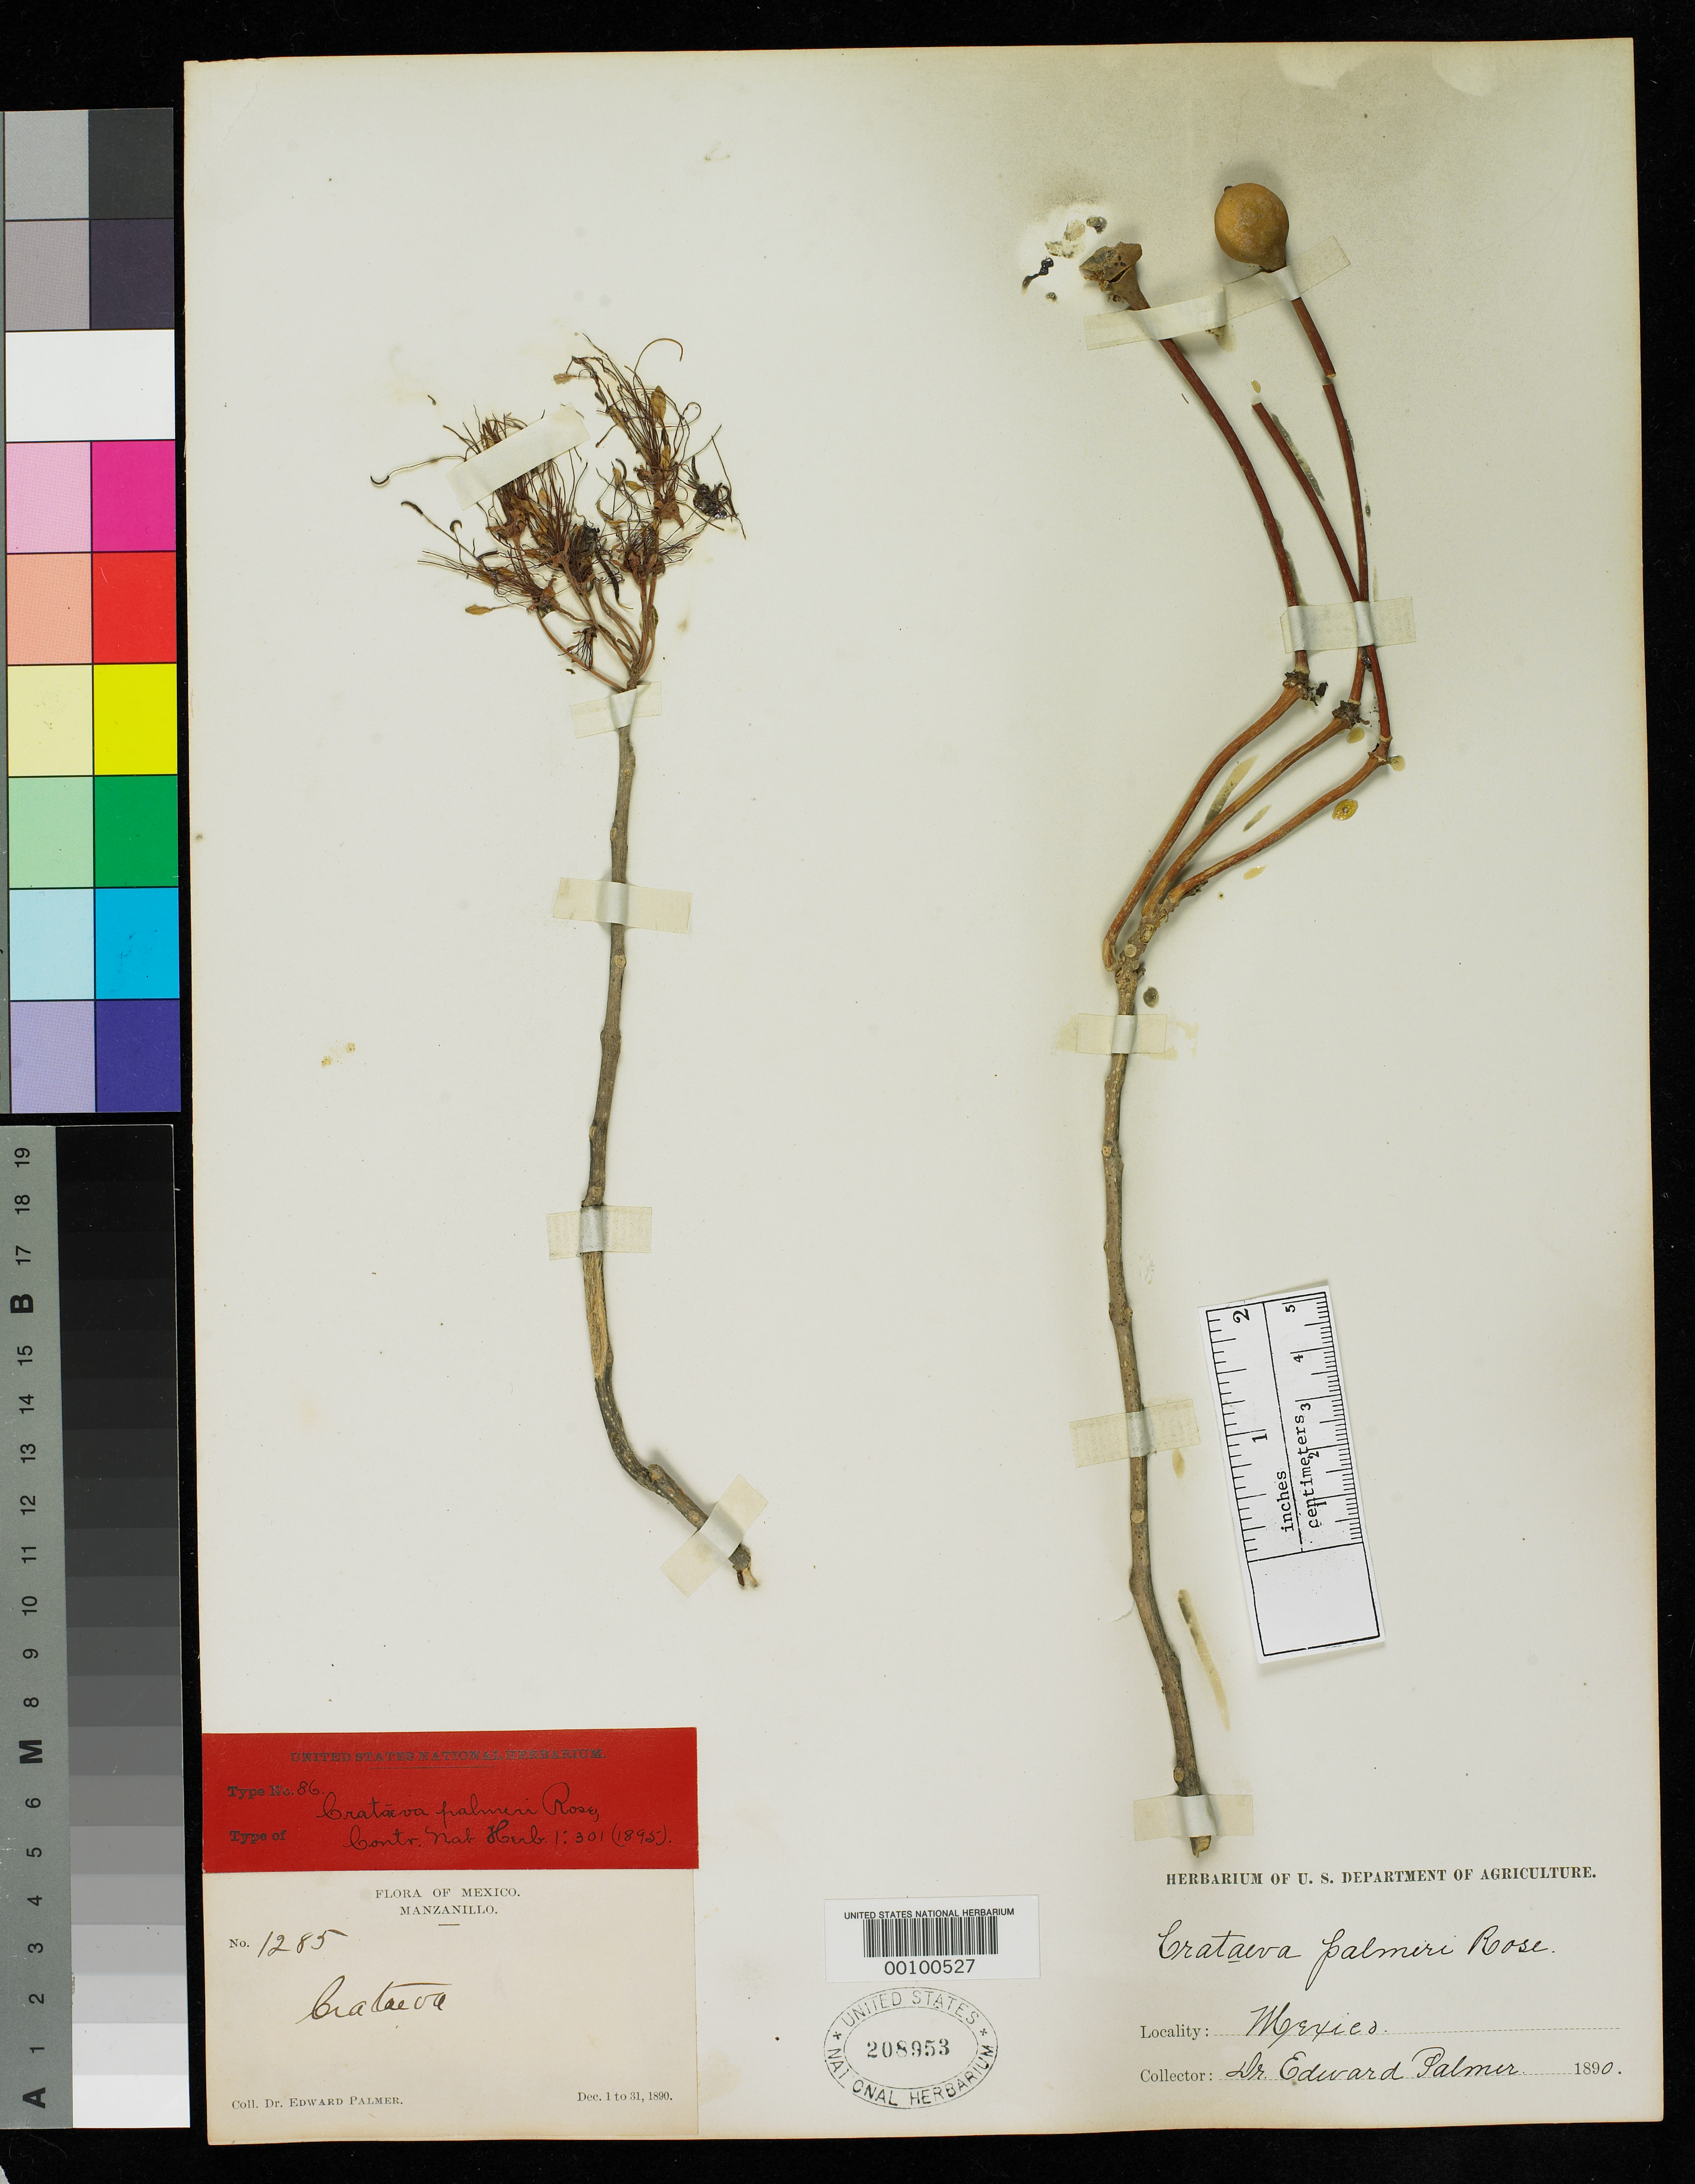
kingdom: Plantae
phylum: Tracheophyta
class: Magnoliopsida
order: Brassicales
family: Capparaceae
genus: Crateva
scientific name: Crateva palmeri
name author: Rose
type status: Type Collection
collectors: E. Palmer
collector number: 1285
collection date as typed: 01 Dec 1890 to 31 Dec 1895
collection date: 1890-12-01/1895-12-31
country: Mexico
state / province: Colima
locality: Manzanillo.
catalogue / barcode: US 208953